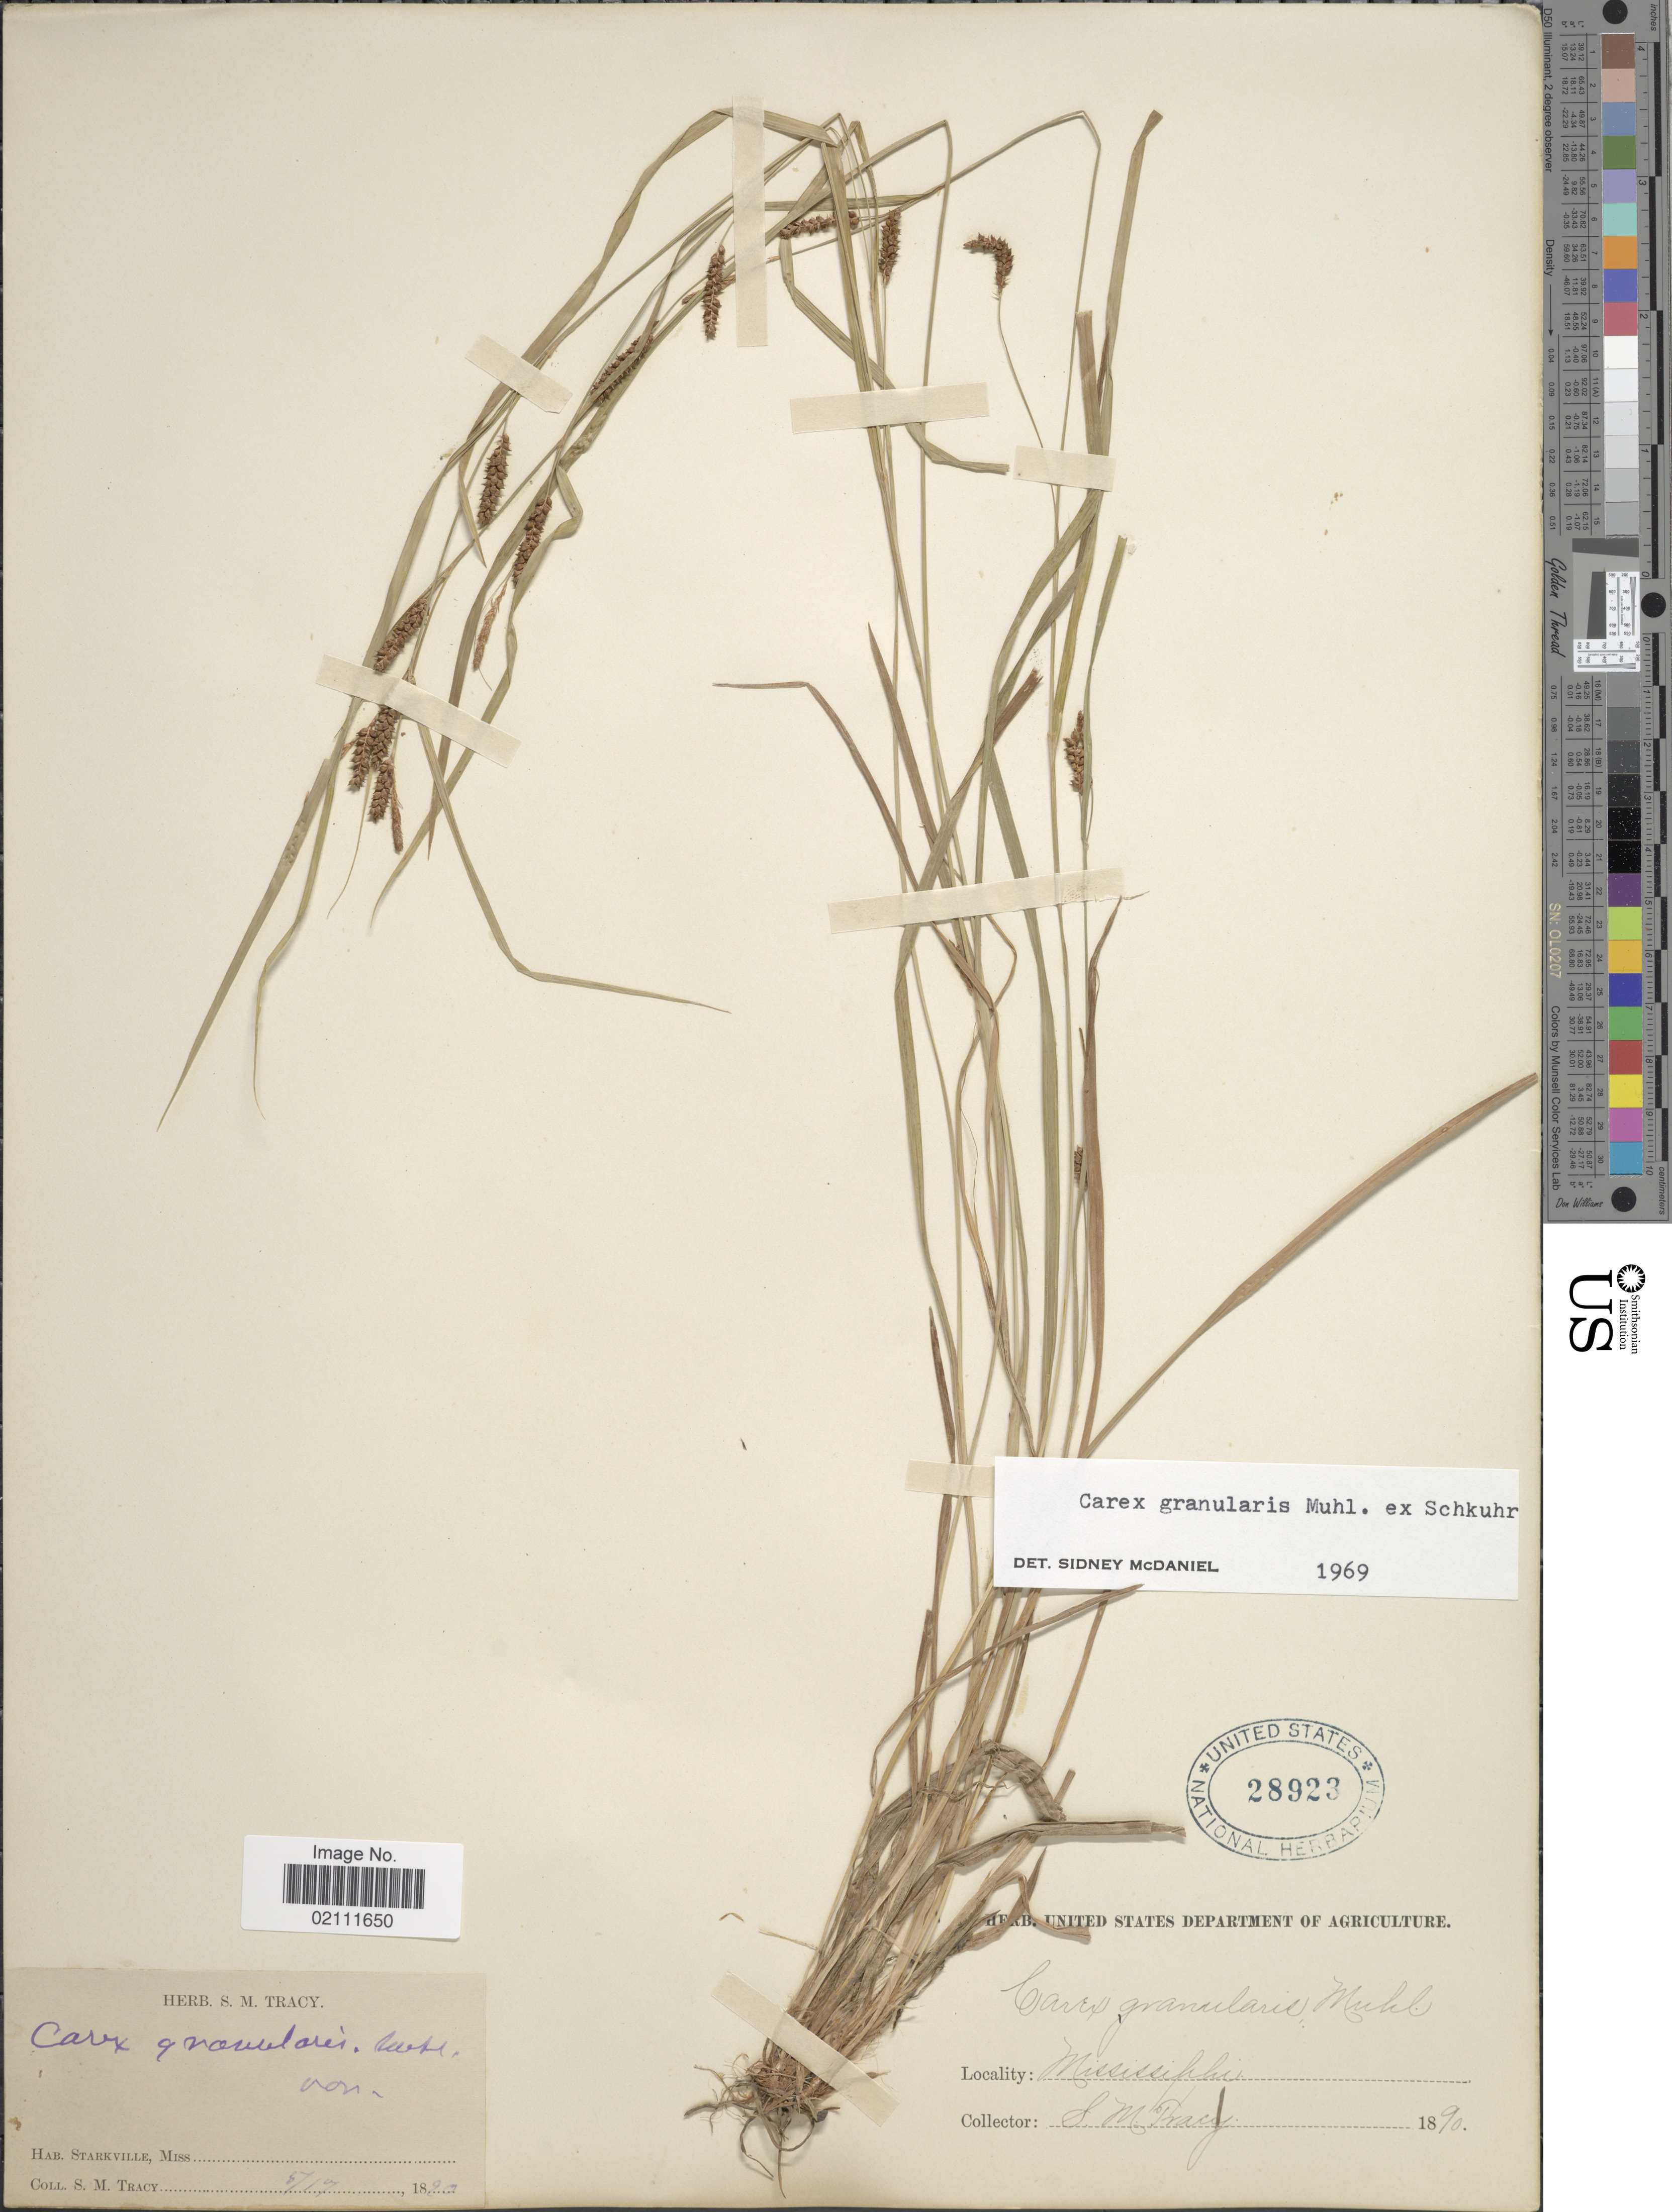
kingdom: Plantae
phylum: Tracheophyta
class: Liliopsida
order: Poales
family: Cyperaceae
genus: Carex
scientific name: Carex granularis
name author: Muhl. ex Willd.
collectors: S. M. Tracy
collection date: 1890-05-17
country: United States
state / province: Mississippi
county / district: Oktibbeha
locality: Starkville.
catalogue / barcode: US 28923